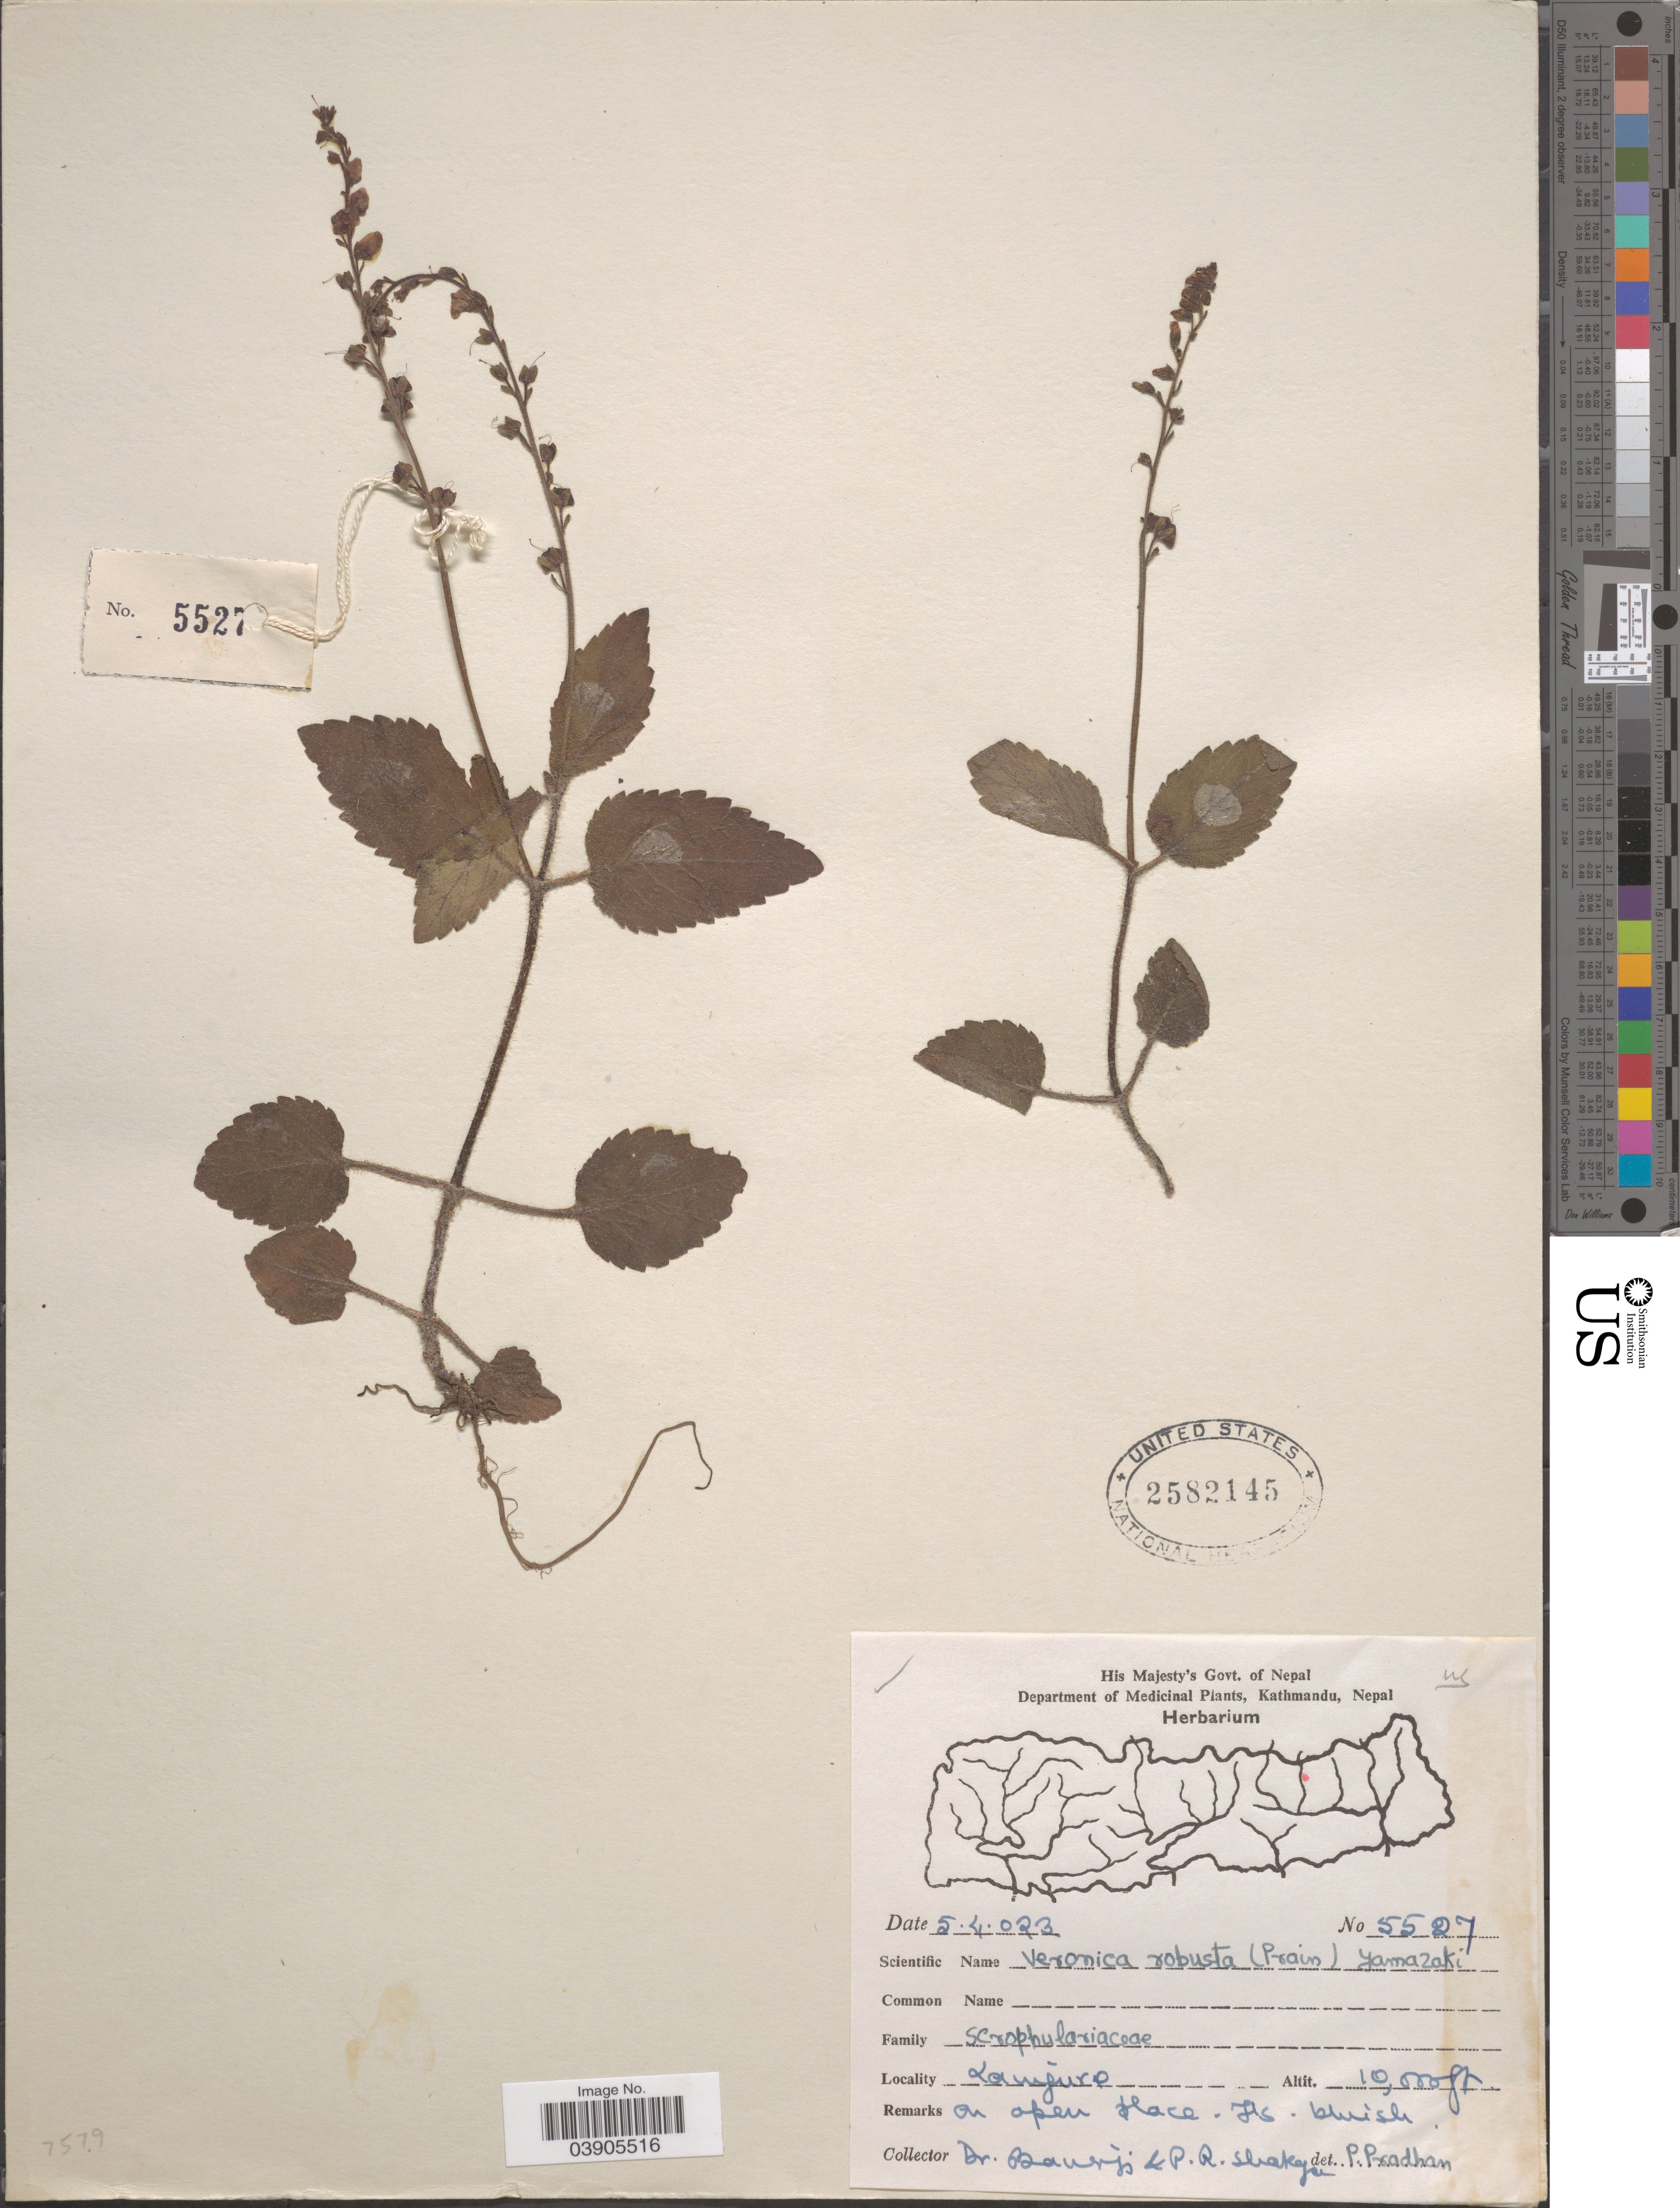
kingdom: Plantae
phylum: Tracheophyta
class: Magnoliopsida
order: Lamiales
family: Plantaginaceae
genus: Veronica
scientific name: Veronica robusta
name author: (Prain) T. Yamaz.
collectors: Banerjee & P. Shakya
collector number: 5527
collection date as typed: Transcribed d/m/y: 5/4/23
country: Nepal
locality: Lamjura.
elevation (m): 3048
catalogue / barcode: US 2582145